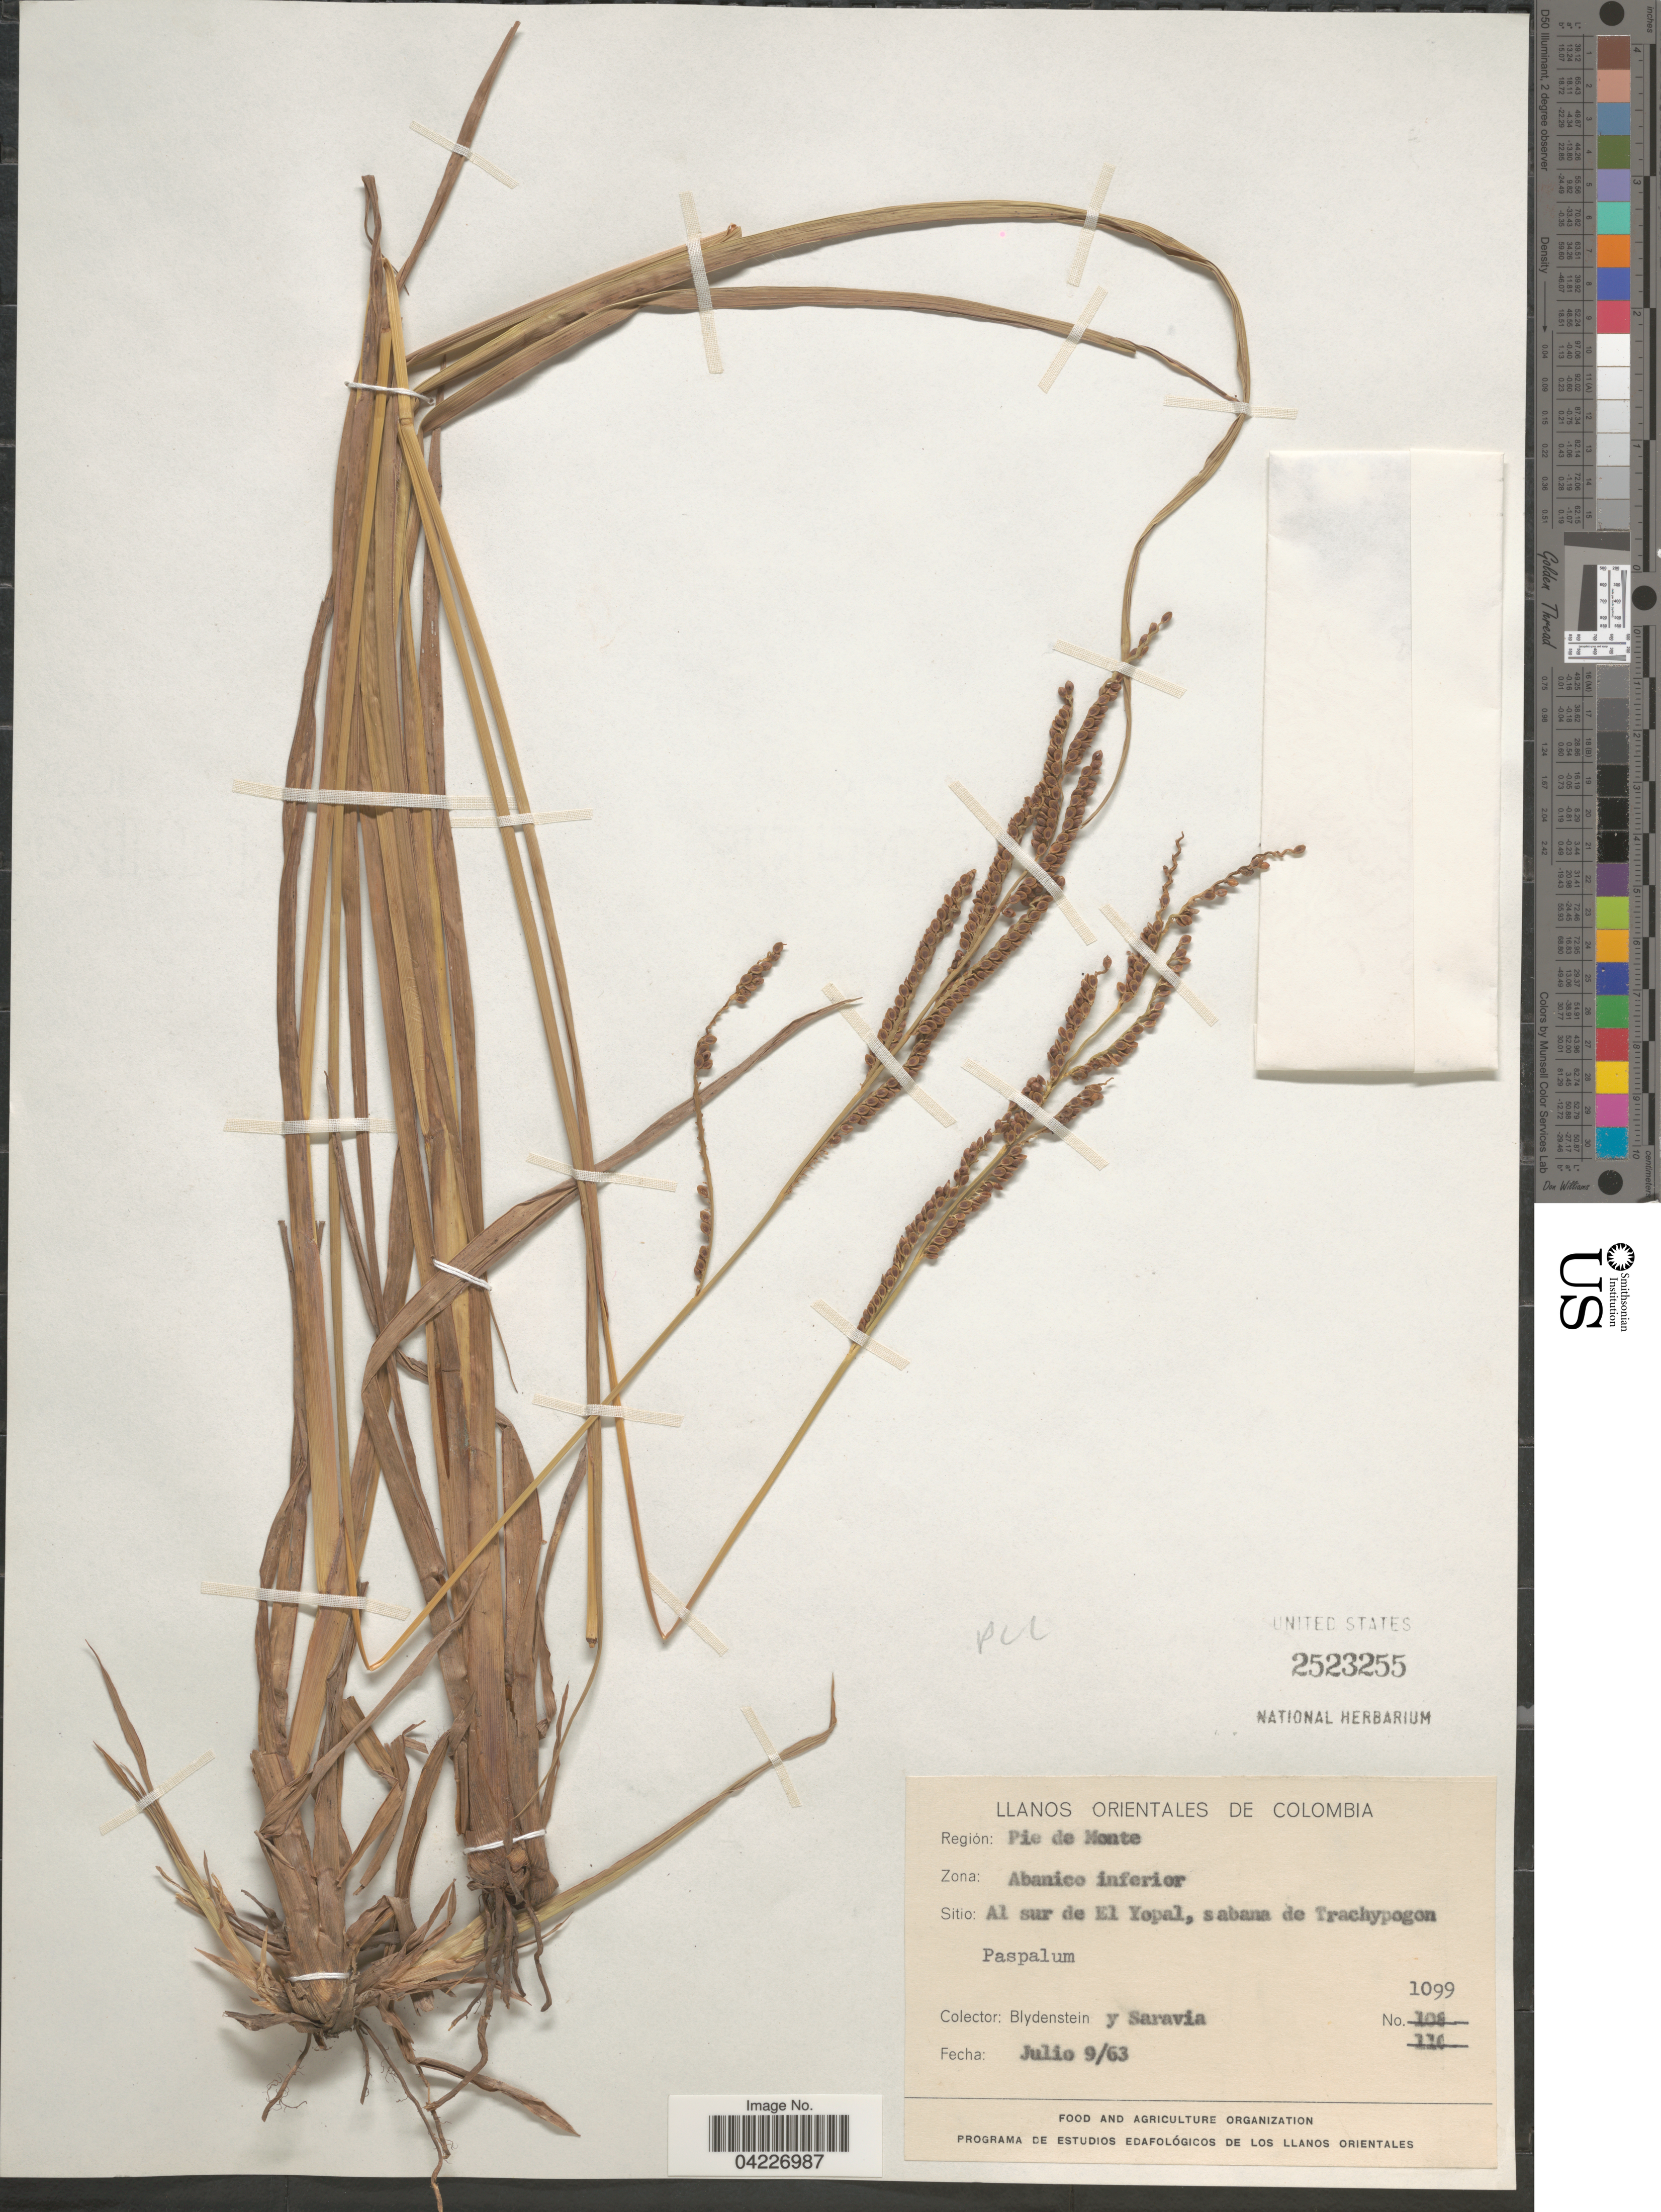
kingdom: Plantae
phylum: Tracheophyta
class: Liliopsida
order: Poales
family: Poaceae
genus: Paspalum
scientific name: Paspalum sp.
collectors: Blydenstein & Saravia, --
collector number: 1099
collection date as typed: Transcribed d/m/y: 9/7/63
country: Colombia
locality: Llanos Orientales de Colombia. Región: Pie de Monte. Zona: Abanico inferior. Sitio: Al sur de El Yopal, sabana de Trachypogon.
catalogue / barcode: US 2523255